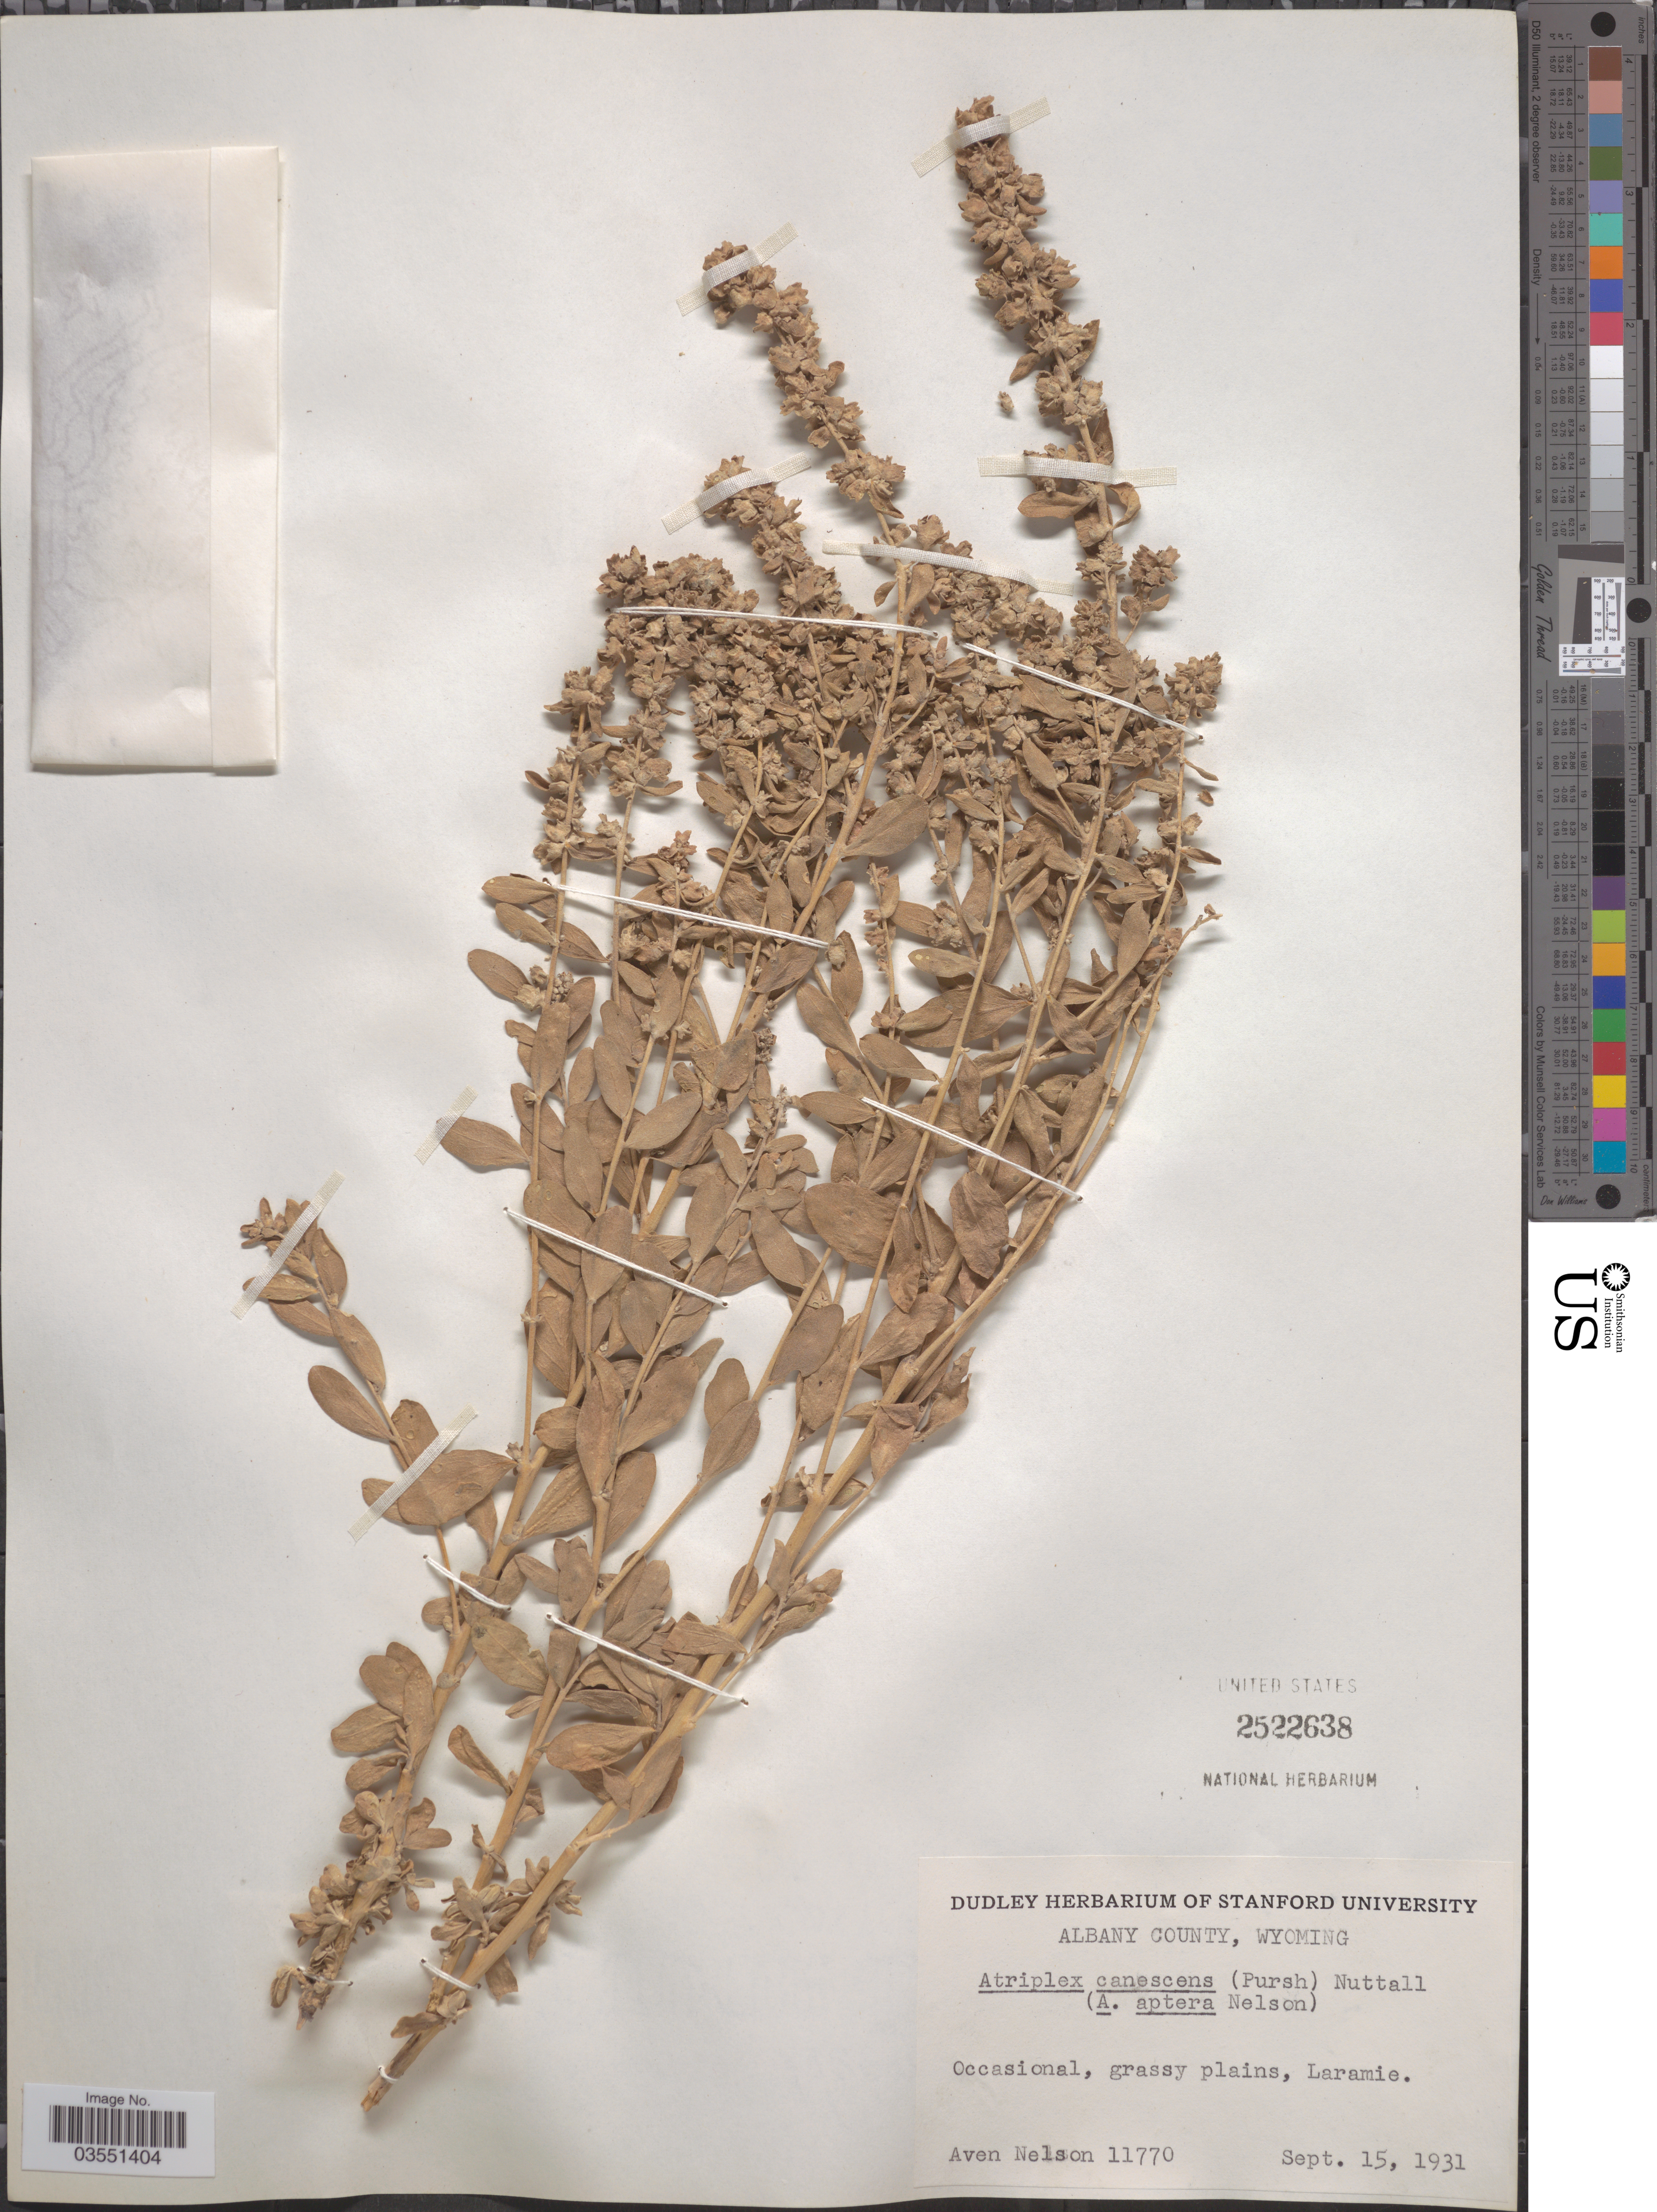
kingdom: Plantae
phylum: Tracheophyta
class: Magnoliopsida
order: Caryophyllales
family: Amaranthaceae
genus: Atriplex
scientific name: Atriplex canescens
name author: (Pursh) Nutt.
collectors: A. Nelson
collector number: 11770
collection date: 1931-09-15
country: United States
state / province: Wyoming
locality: Albany County. Occasional, grassy plains, Laramie.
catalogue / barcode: US 2522638